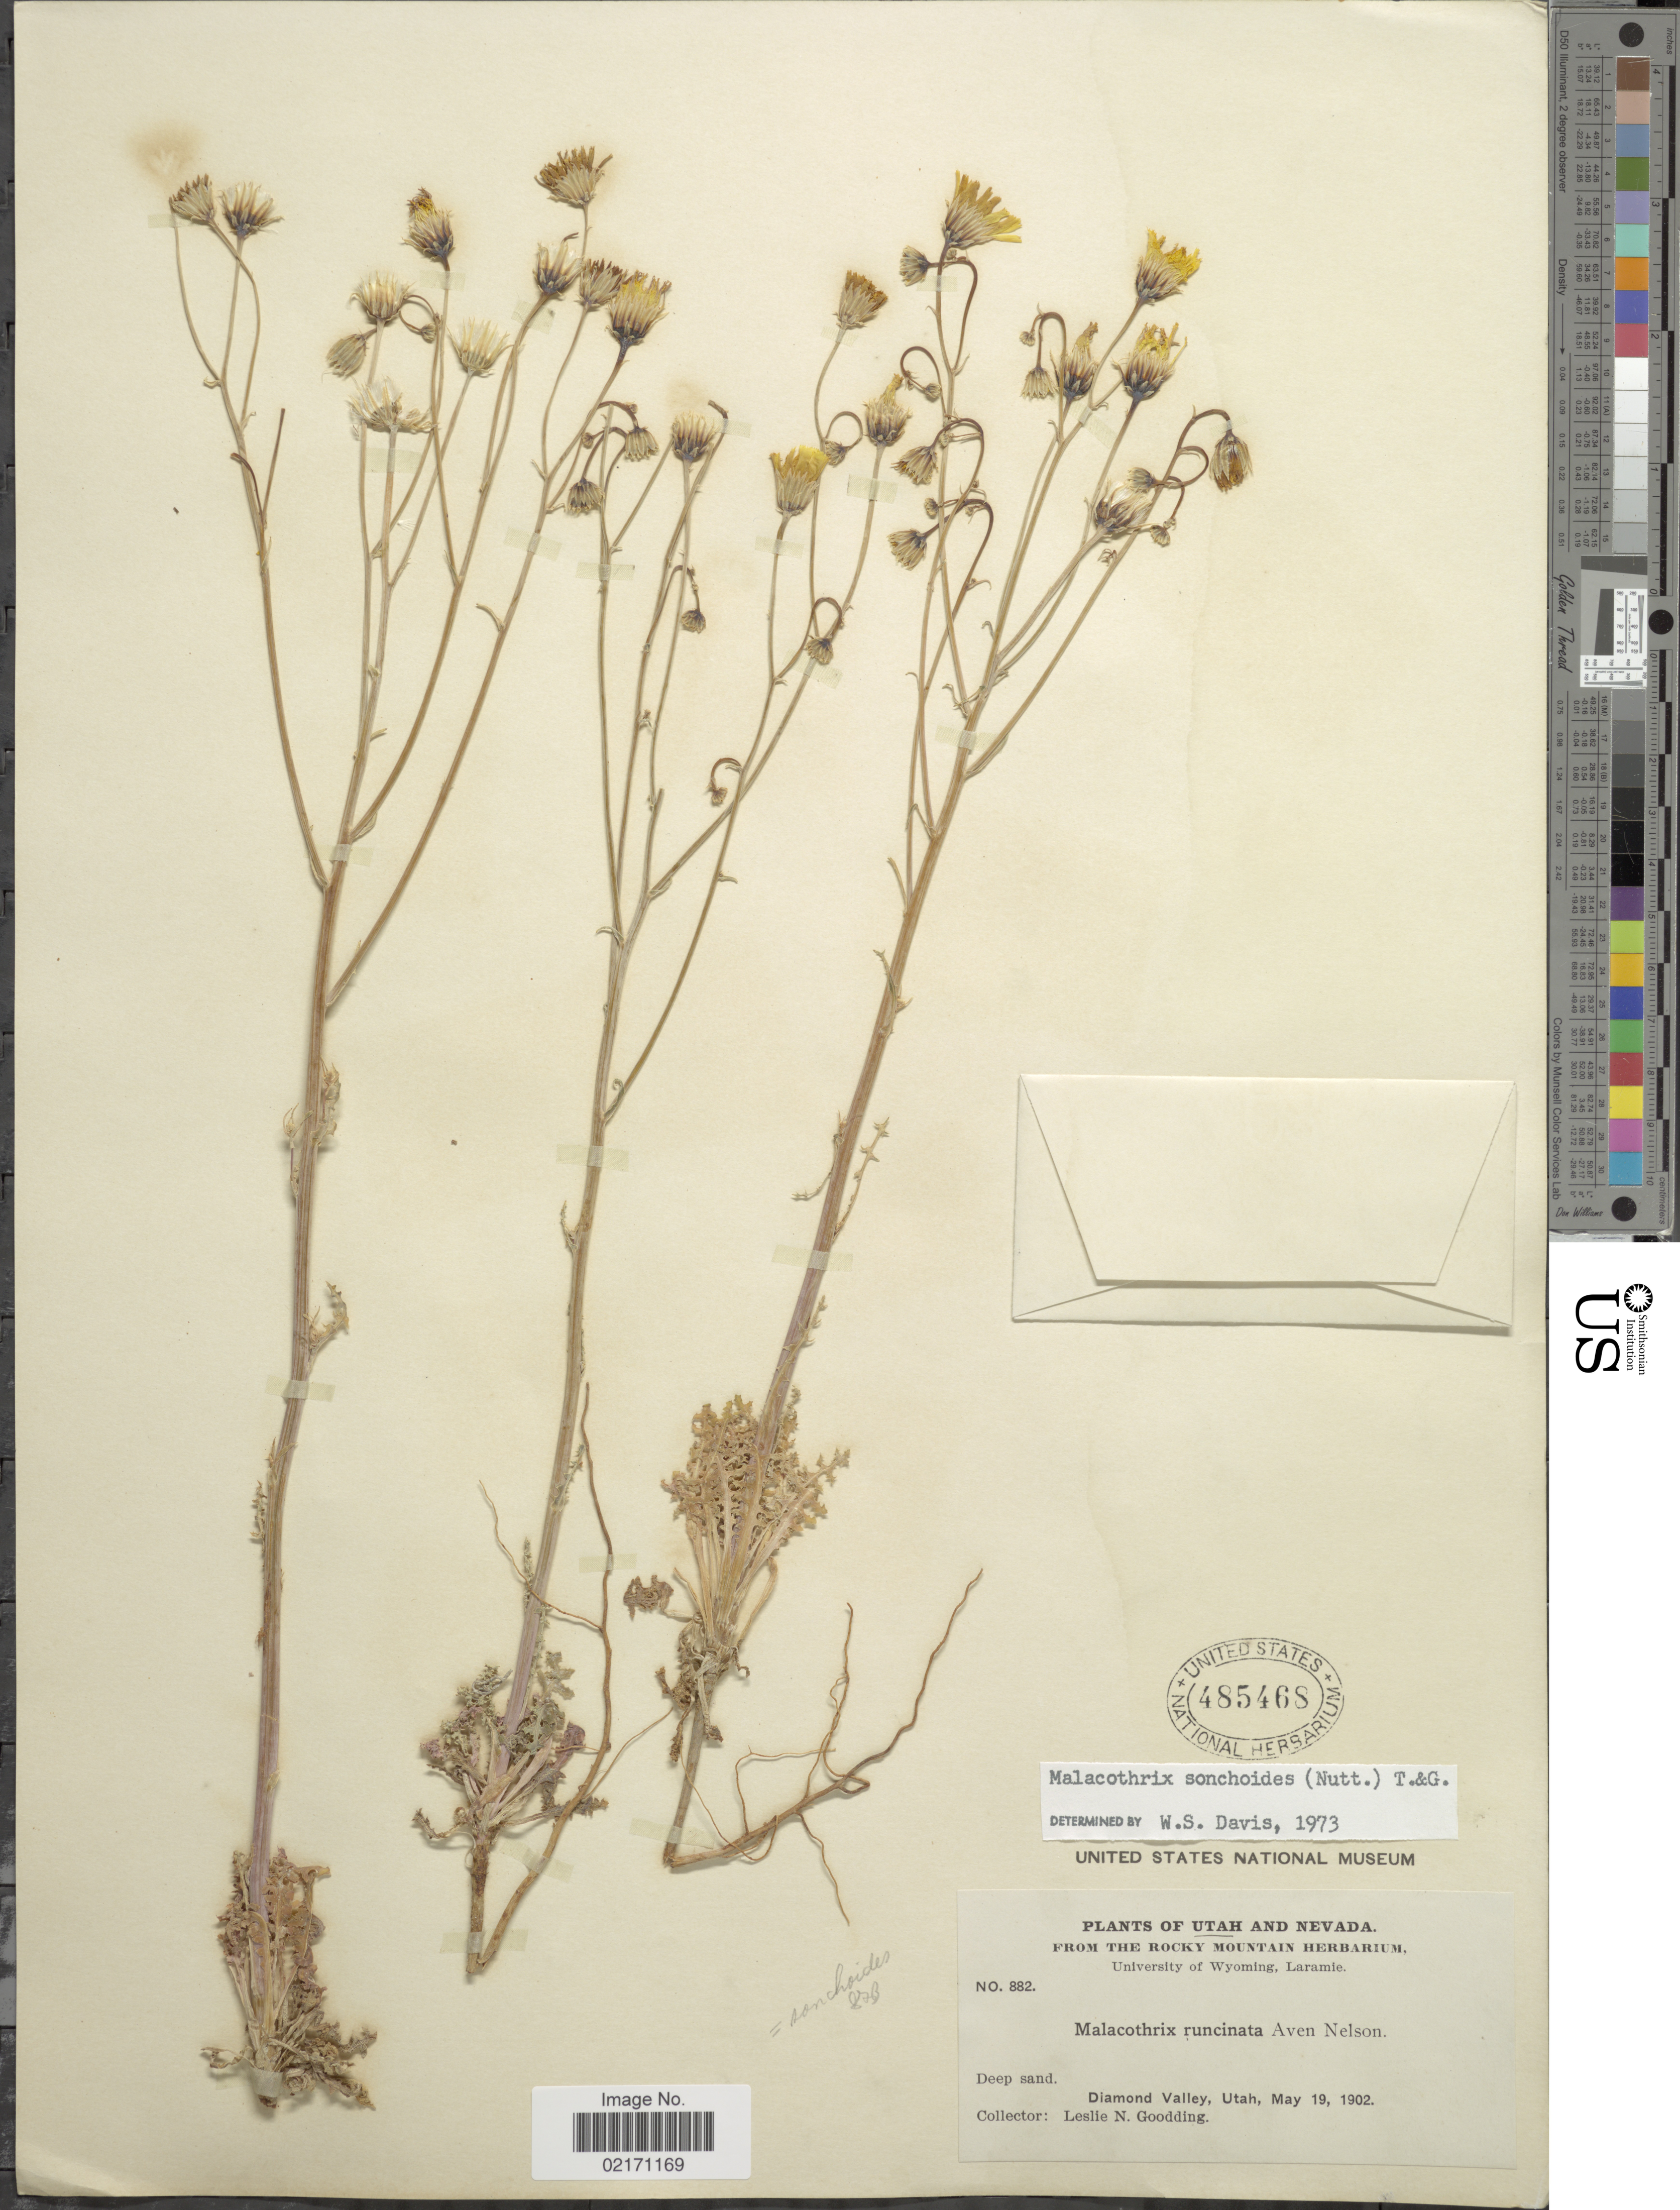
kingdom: Plantae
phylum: Tracheophyta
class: Magnoliopsida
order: Asterales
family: Asteraceae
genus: Malacothrix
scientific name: Malacothrix sonchoides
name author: (Nutt.) Torr. & A. Gray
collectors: L. N. Goodding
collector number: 882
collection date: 1902-05-19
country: United States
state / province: Utah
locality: Diamond Valley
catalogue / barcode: US 485468